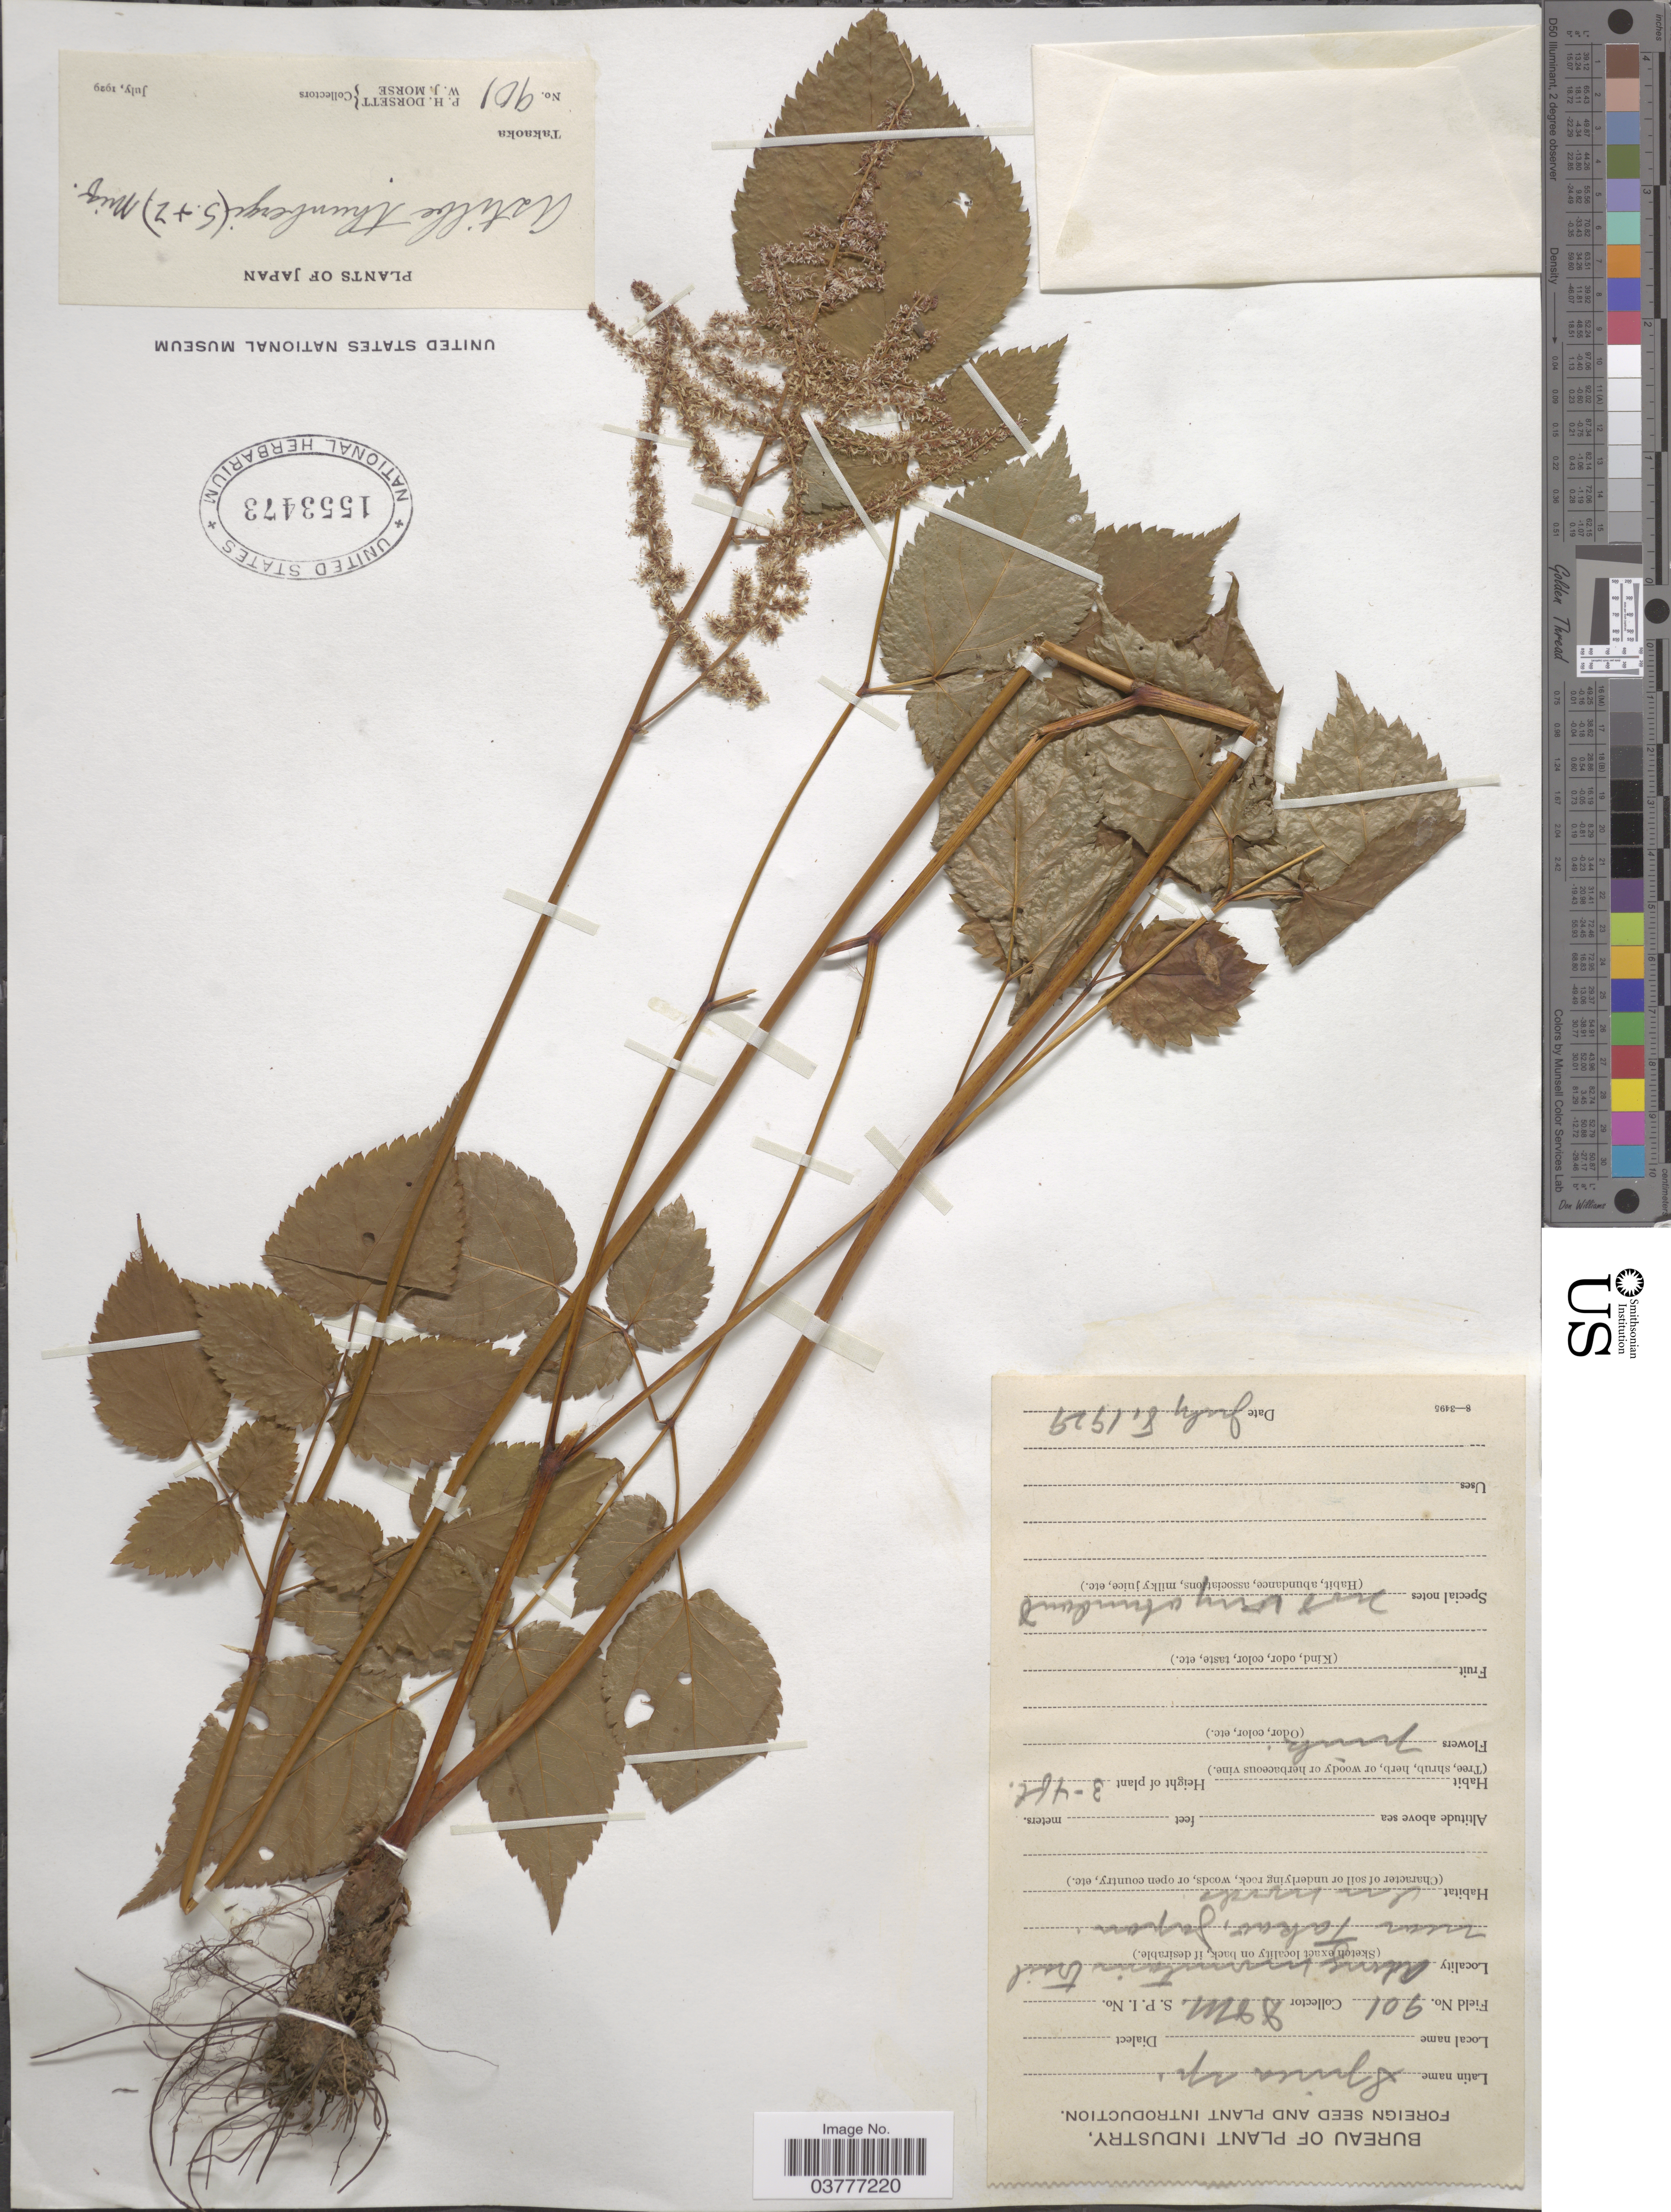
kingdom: Plantae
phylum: Tracheophyta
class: Magnoliopsida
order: Saxifragales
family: Saxifragaceae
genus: Astilbe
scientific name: Astilbe thunbergii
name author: (Siebold & Zucc.) Miq.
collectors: P. H. Dorsett & W. J. Morse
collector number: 901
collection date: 1929-07-08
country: Japan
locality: Takaoka. Along mountain trail near Takao.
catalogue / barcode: US 1553473